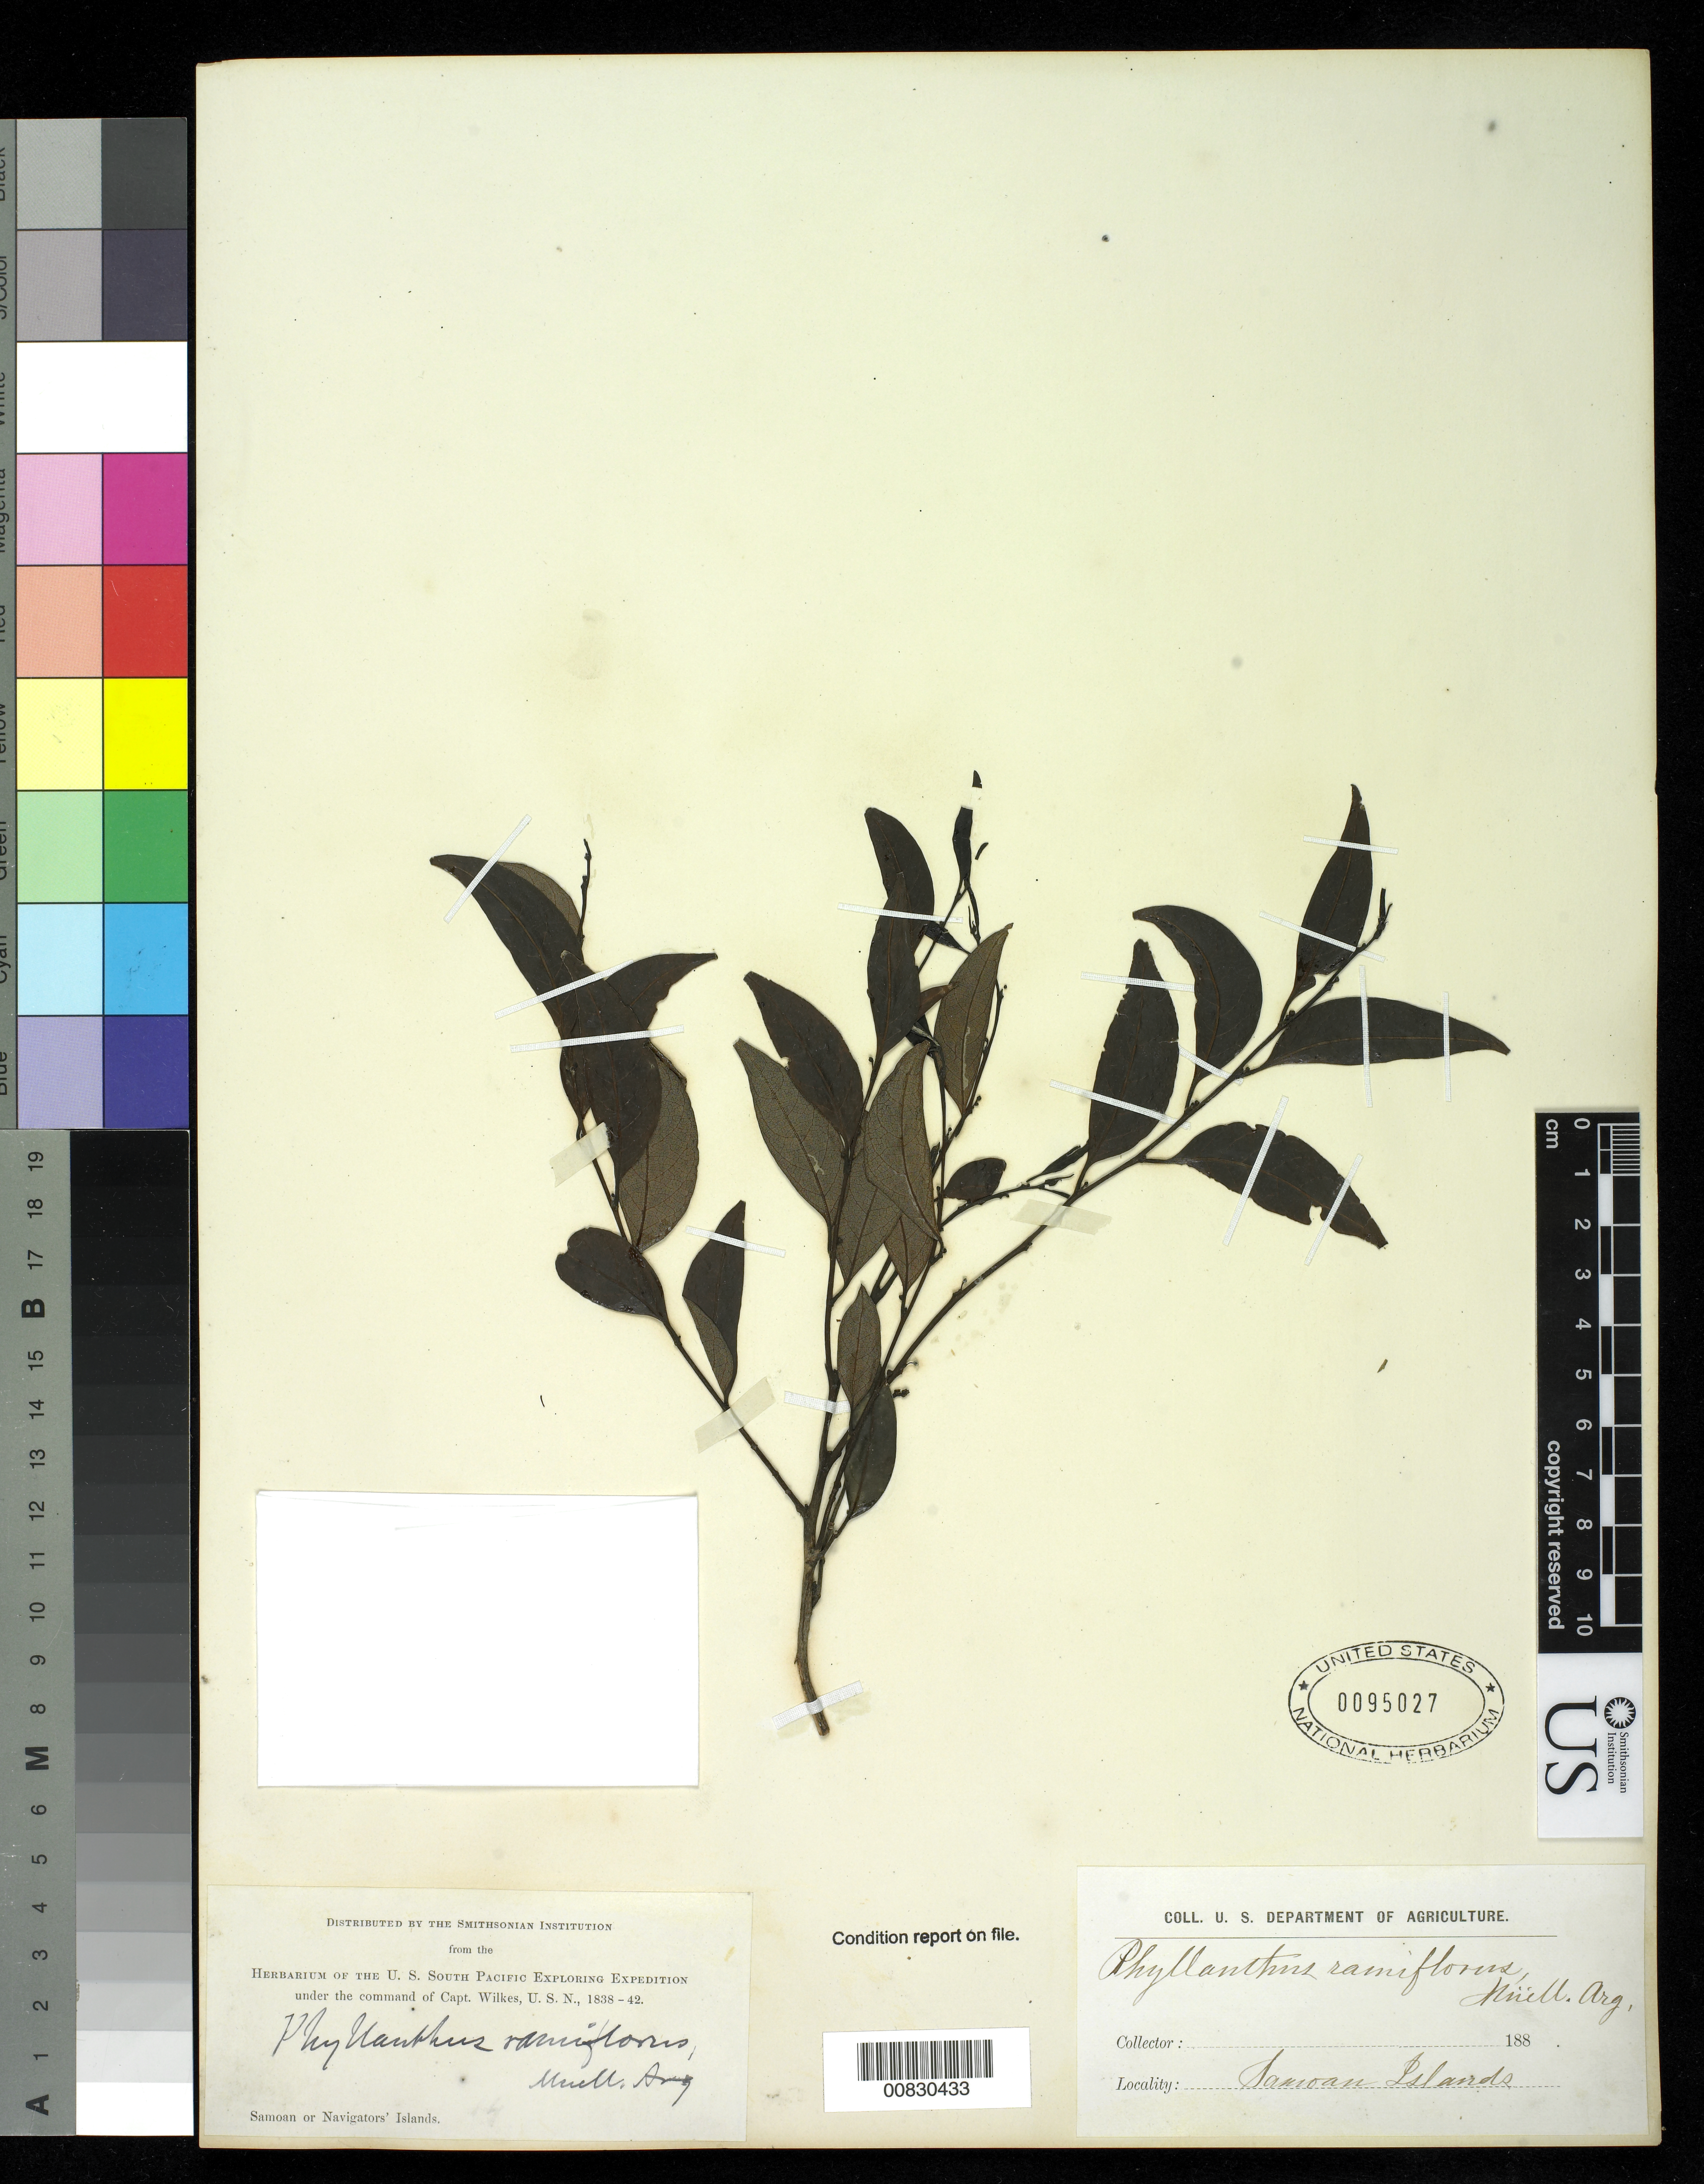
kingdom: Plantae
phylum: Tracheophyta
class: Magnoliopsida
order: Malpighiales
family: Phyllanthaceae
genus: Phyllanthus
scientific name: Phyllanthus samoanus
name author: (Müll. Arg.) W.L. Wagner & Lorence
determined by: Wagner, W. L., (BOT), Smithsonian Institution - National Museum of Natural History (UNITED STATES)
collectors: Wilkes Explor. Exped.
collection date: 1838/1842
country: American Samoa / Samoa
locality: Samoan Islands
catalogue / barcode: US 95027